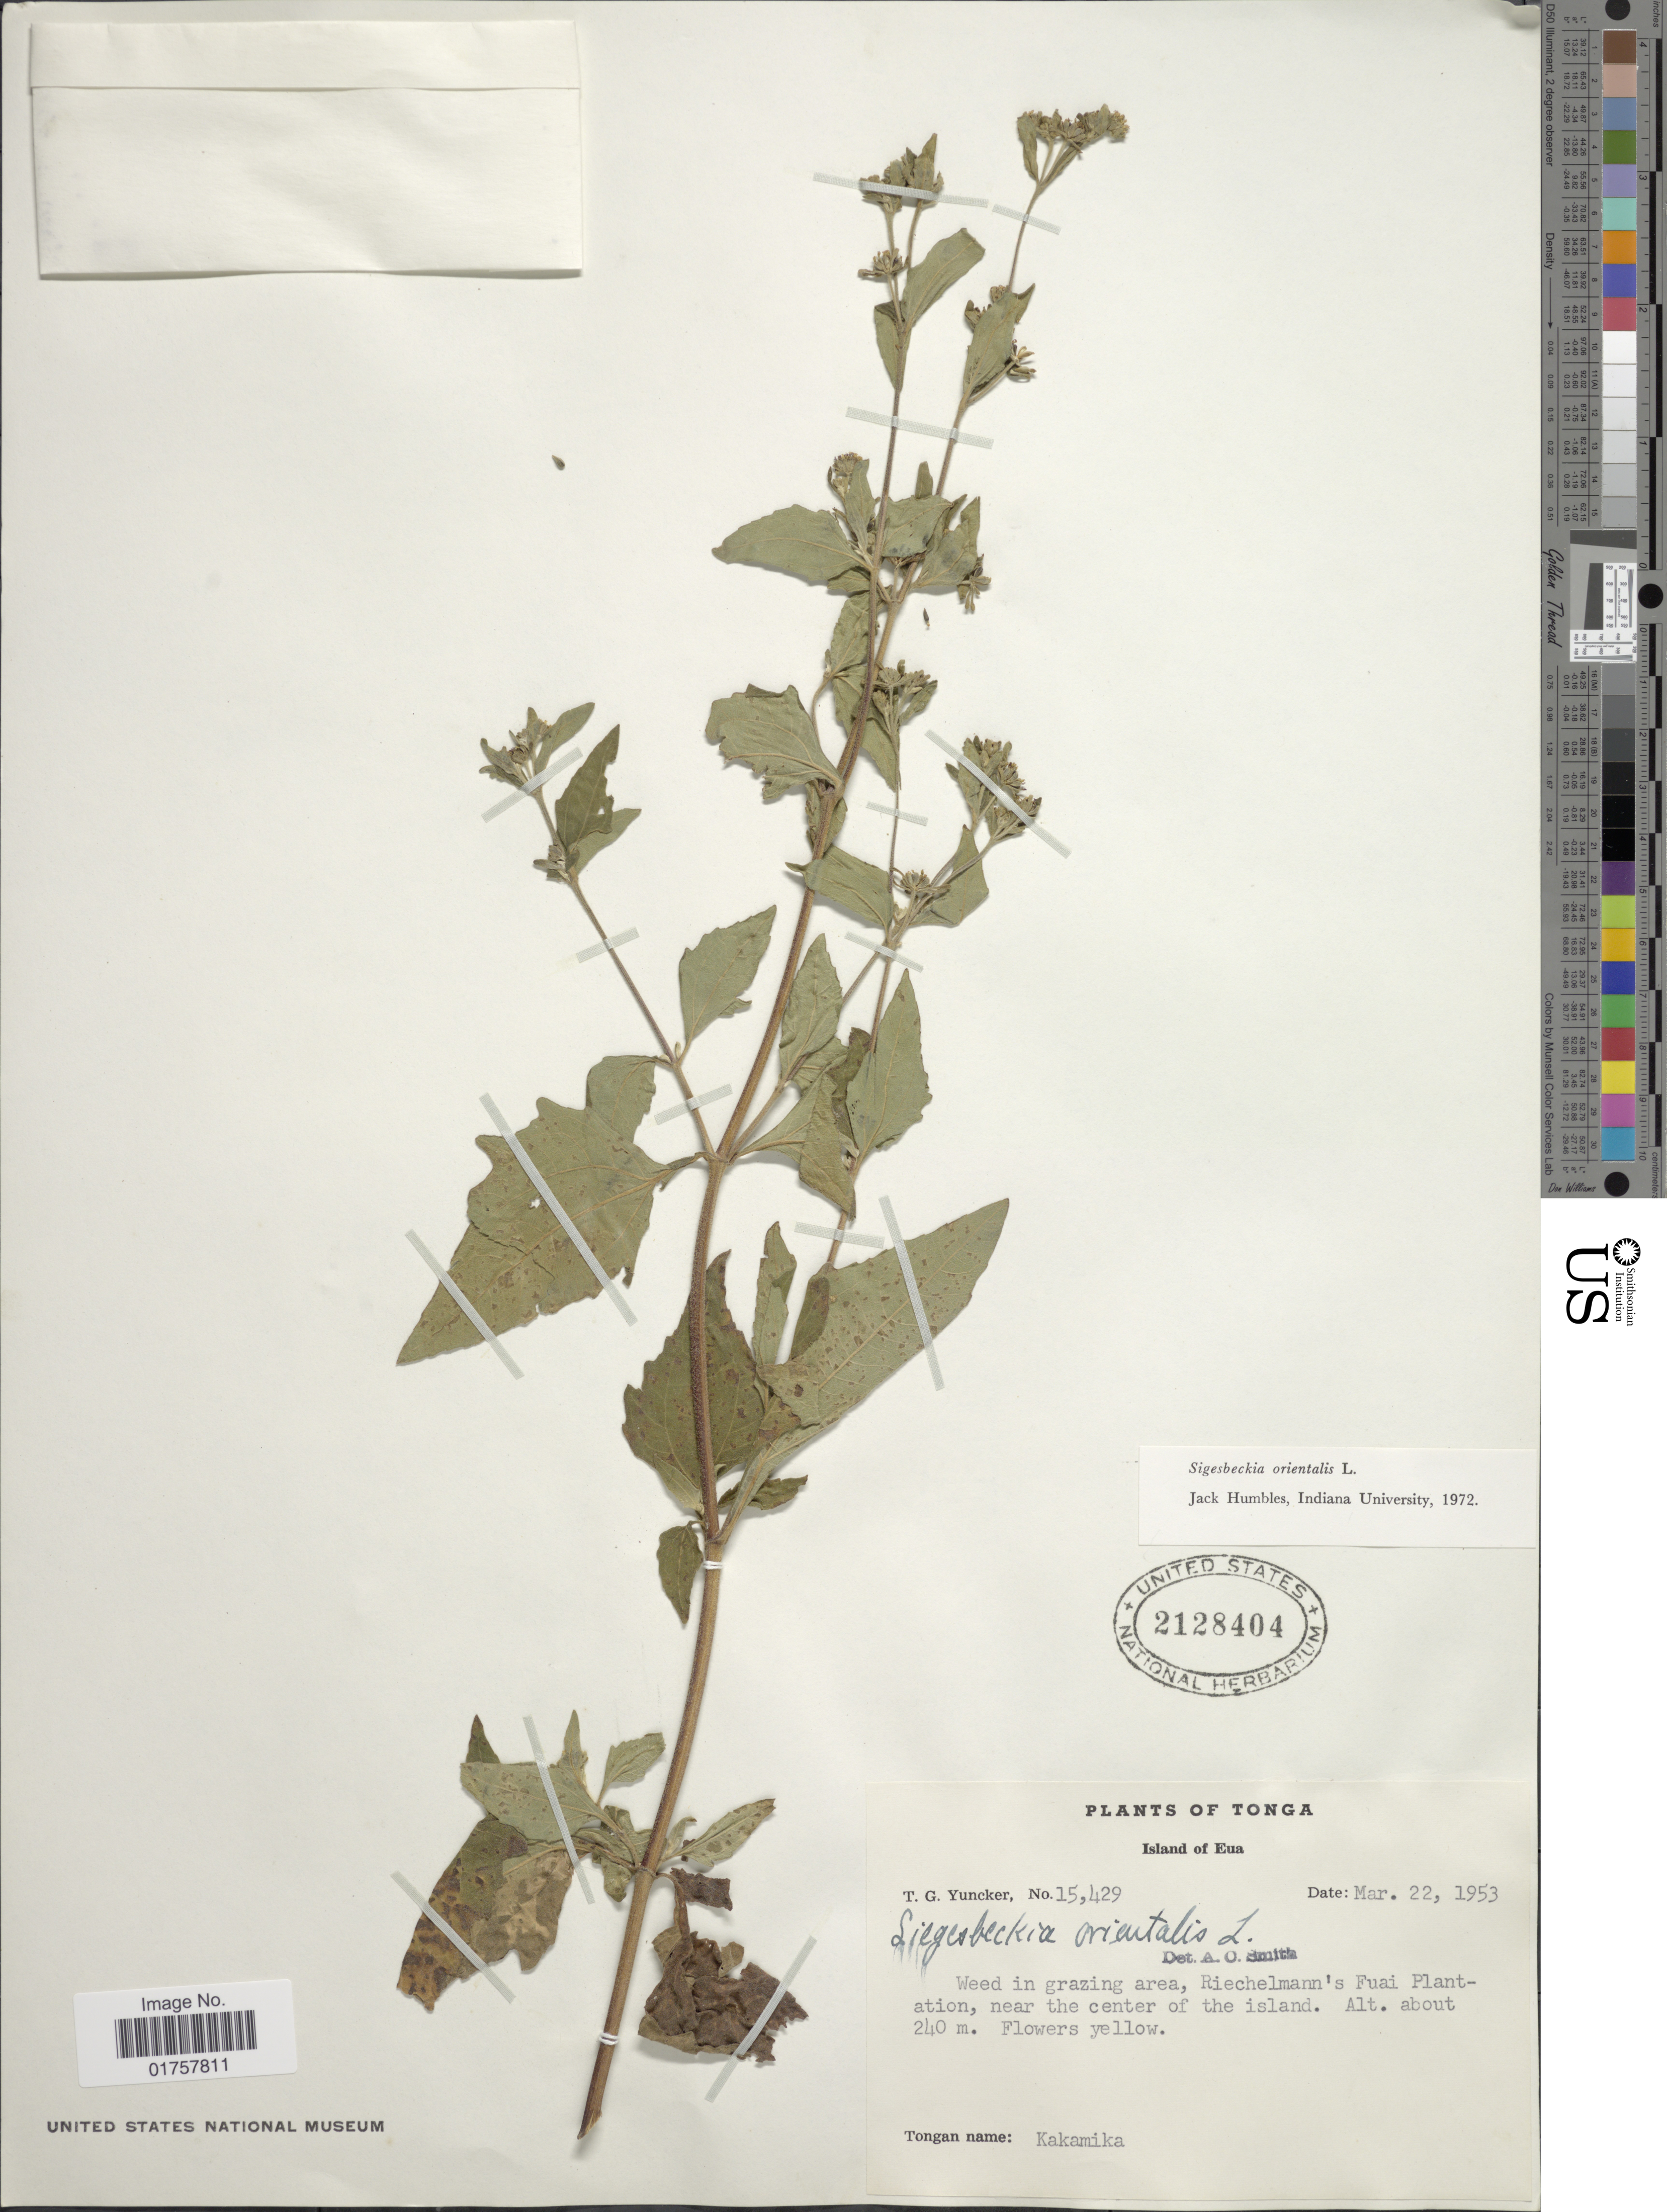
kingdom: Plantae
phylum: Tracheophyta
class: Magnoliopsida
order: Asterales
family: Asteraceae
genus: Sigesbeckia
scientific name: Sigesbeckia orientalis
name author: L.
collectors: T. G. Yuncker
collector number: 15429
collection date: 1953-03-22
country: Tonga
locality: Island of Eua, Weed in grazing area, Riechelmann's Fuai Plantation, near the center of the island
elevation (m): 240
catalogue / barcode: US 2128404